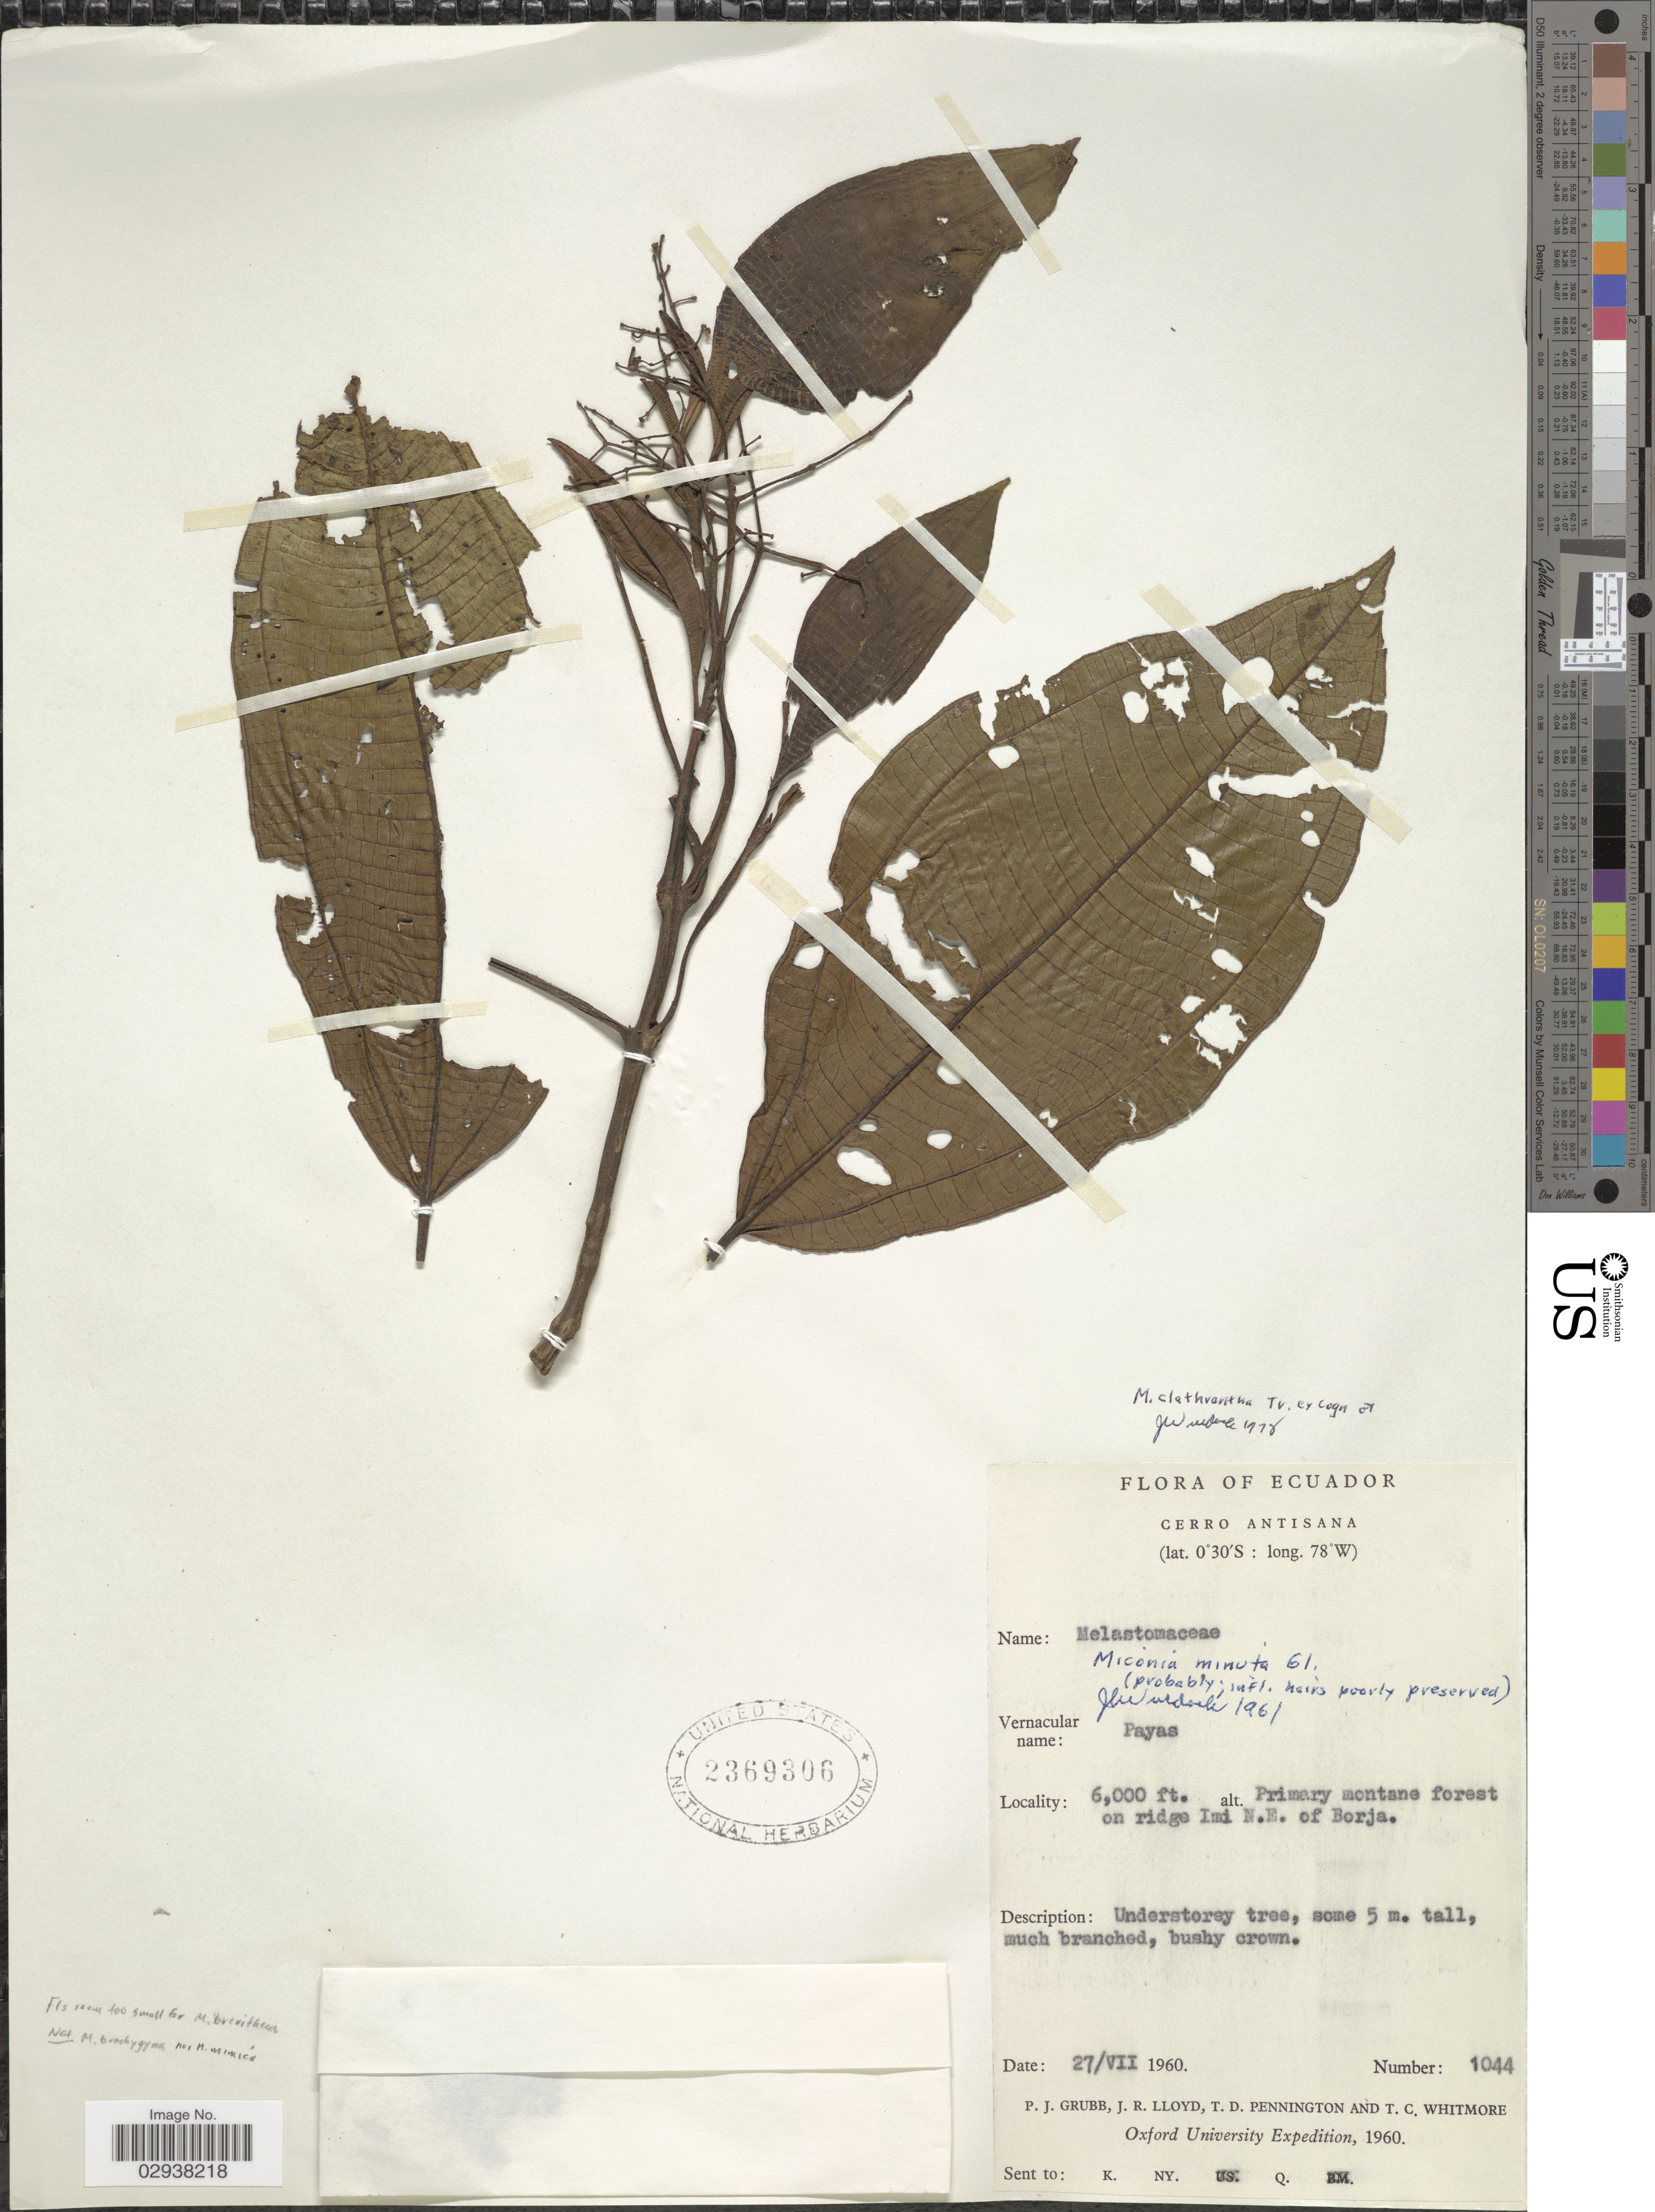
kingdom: Plantae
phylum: Tracheophyta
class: Magnoliopsida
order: Myrtales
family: Melastomataceae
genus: Miconia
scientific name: Miconia clathrantha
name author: Triana ex Cogn. in A. DC.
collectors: P. J. Grubb, J. R. Lloyd, T. D. Pennington & T. C. Whitmore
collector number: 1044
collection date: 1960-07-27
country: Ecuador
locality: Cerro Antisana. On ridge Imi N.E. of Borja.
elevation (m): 1829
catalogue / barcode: US 2369306